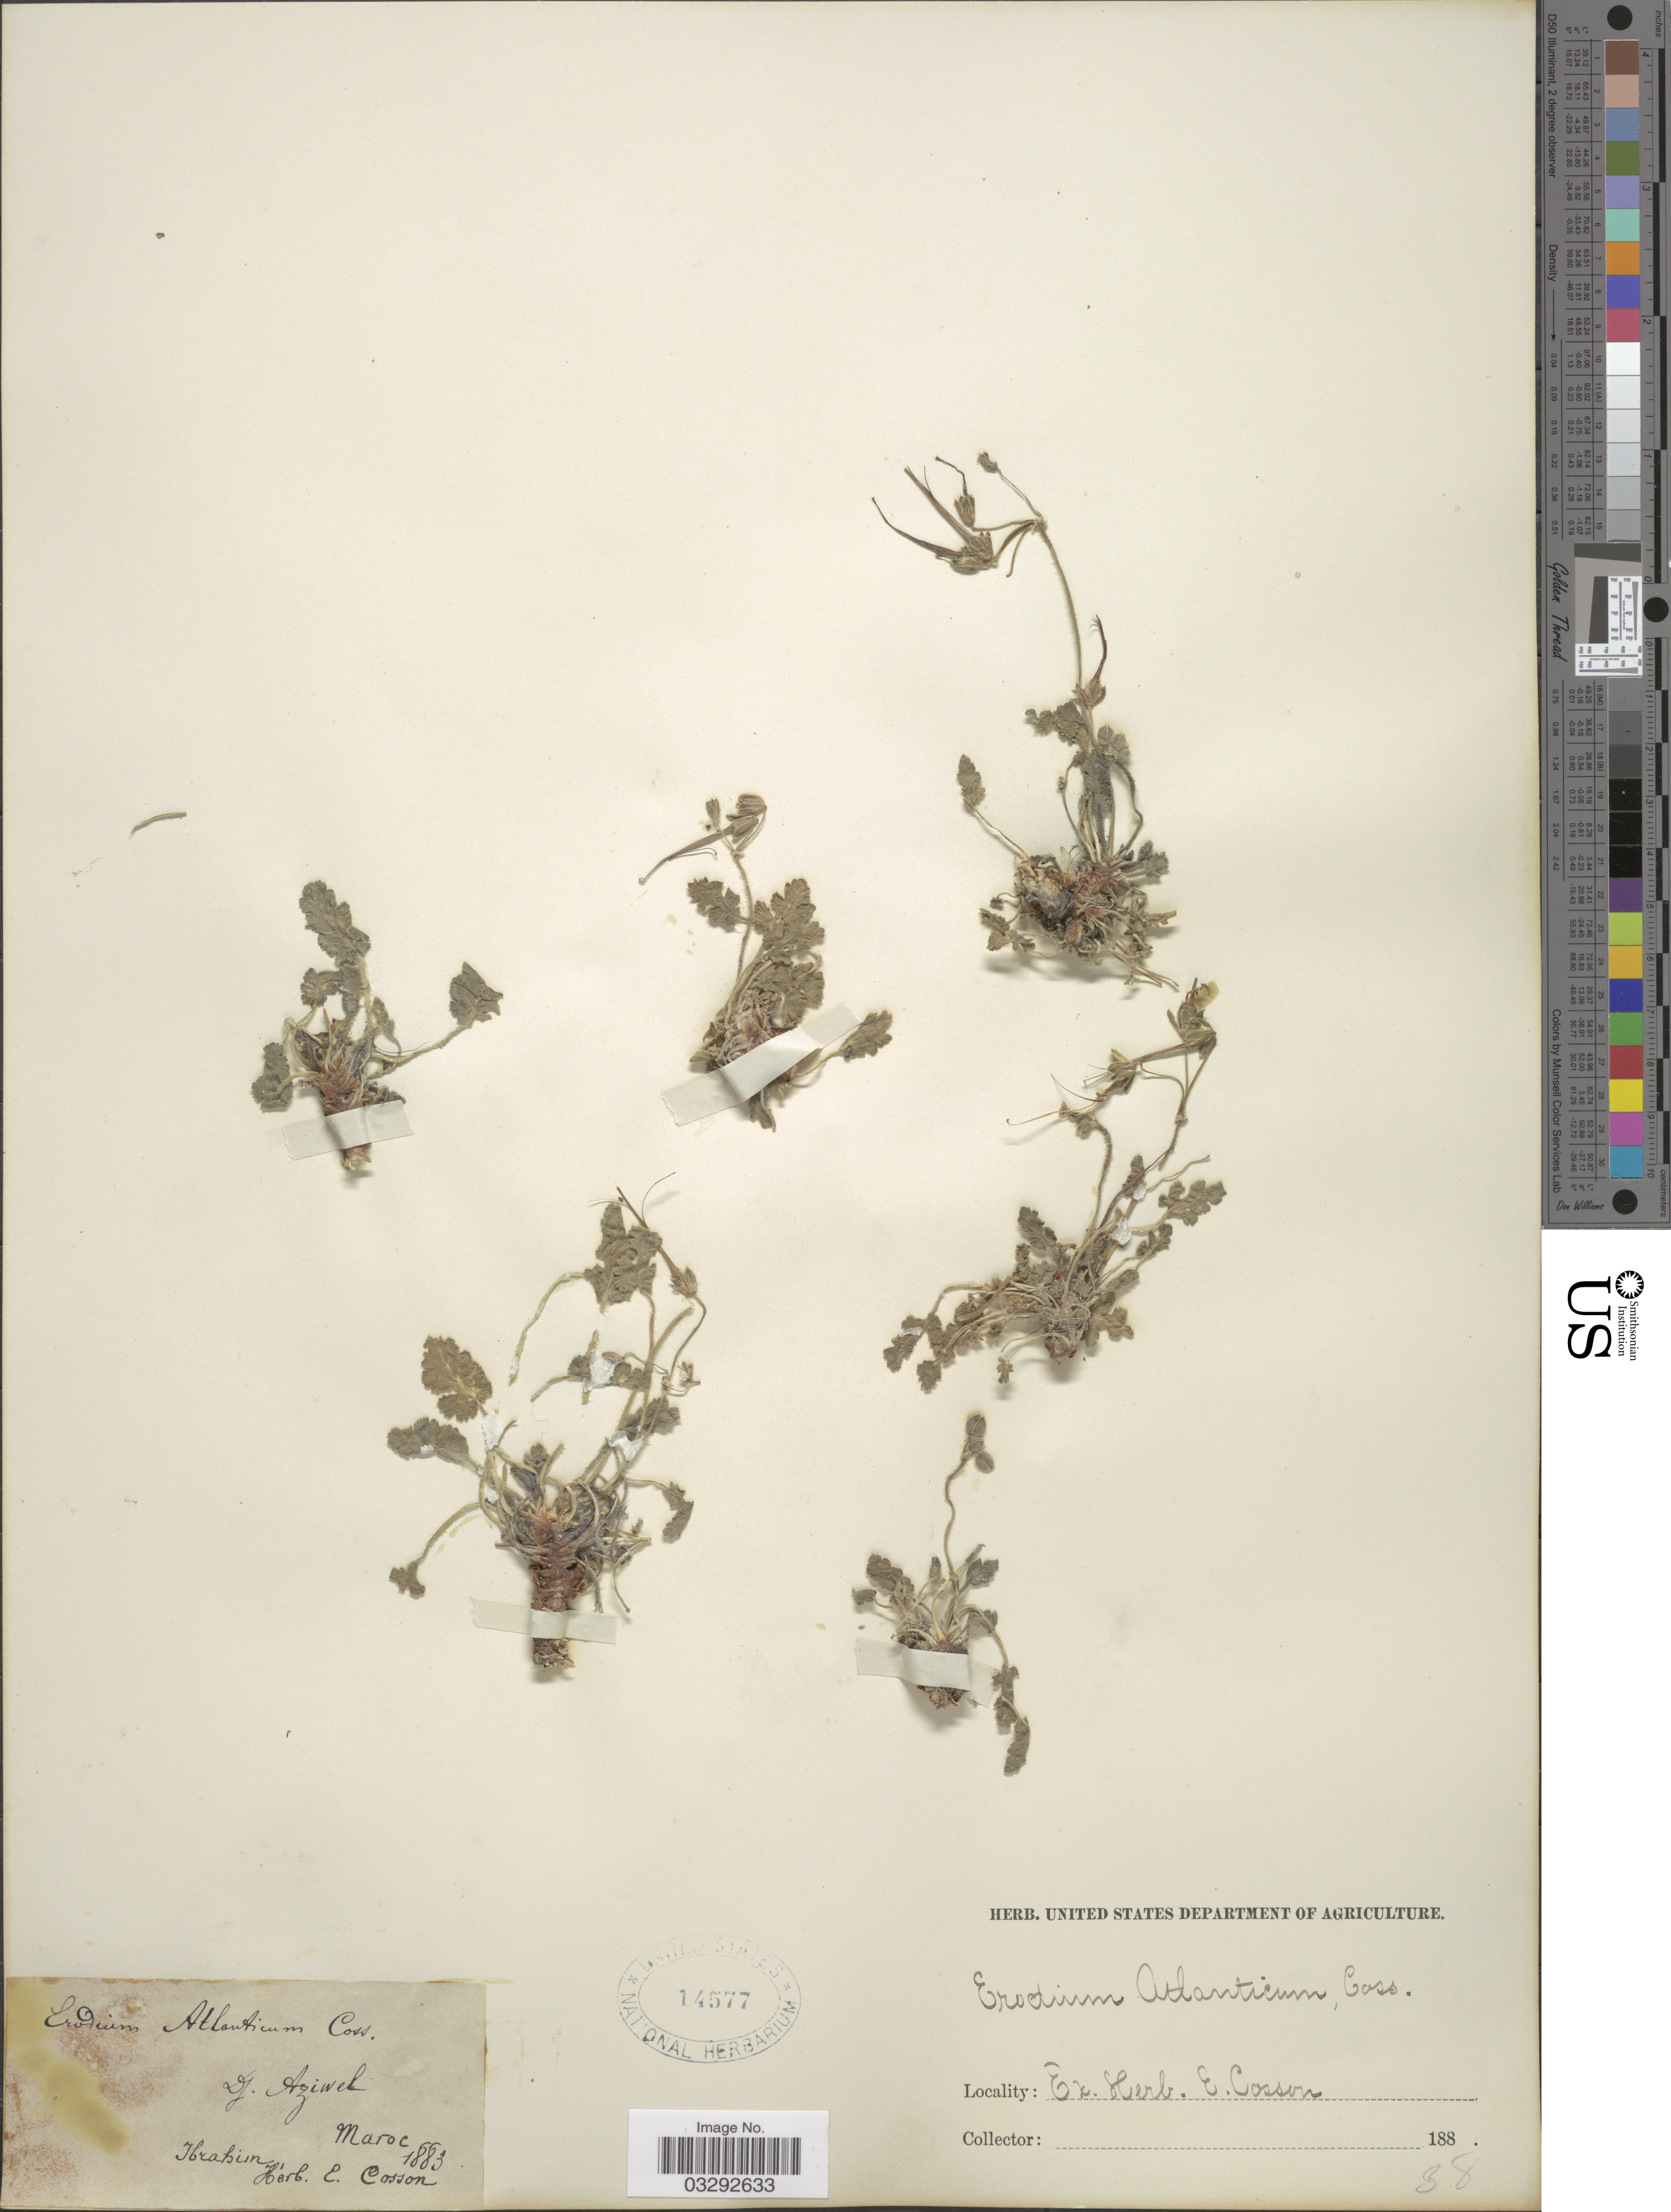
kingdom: Plantae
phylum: Tracheophyta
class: Magnoliopsida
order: Geraniales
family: Geraniaceae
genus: Erodium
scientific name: Erodium atlanticum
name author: Coss.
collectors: -. Ibrahim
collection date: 1883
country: Morocco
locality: Dj. Aziwel.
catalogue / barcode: US 14577